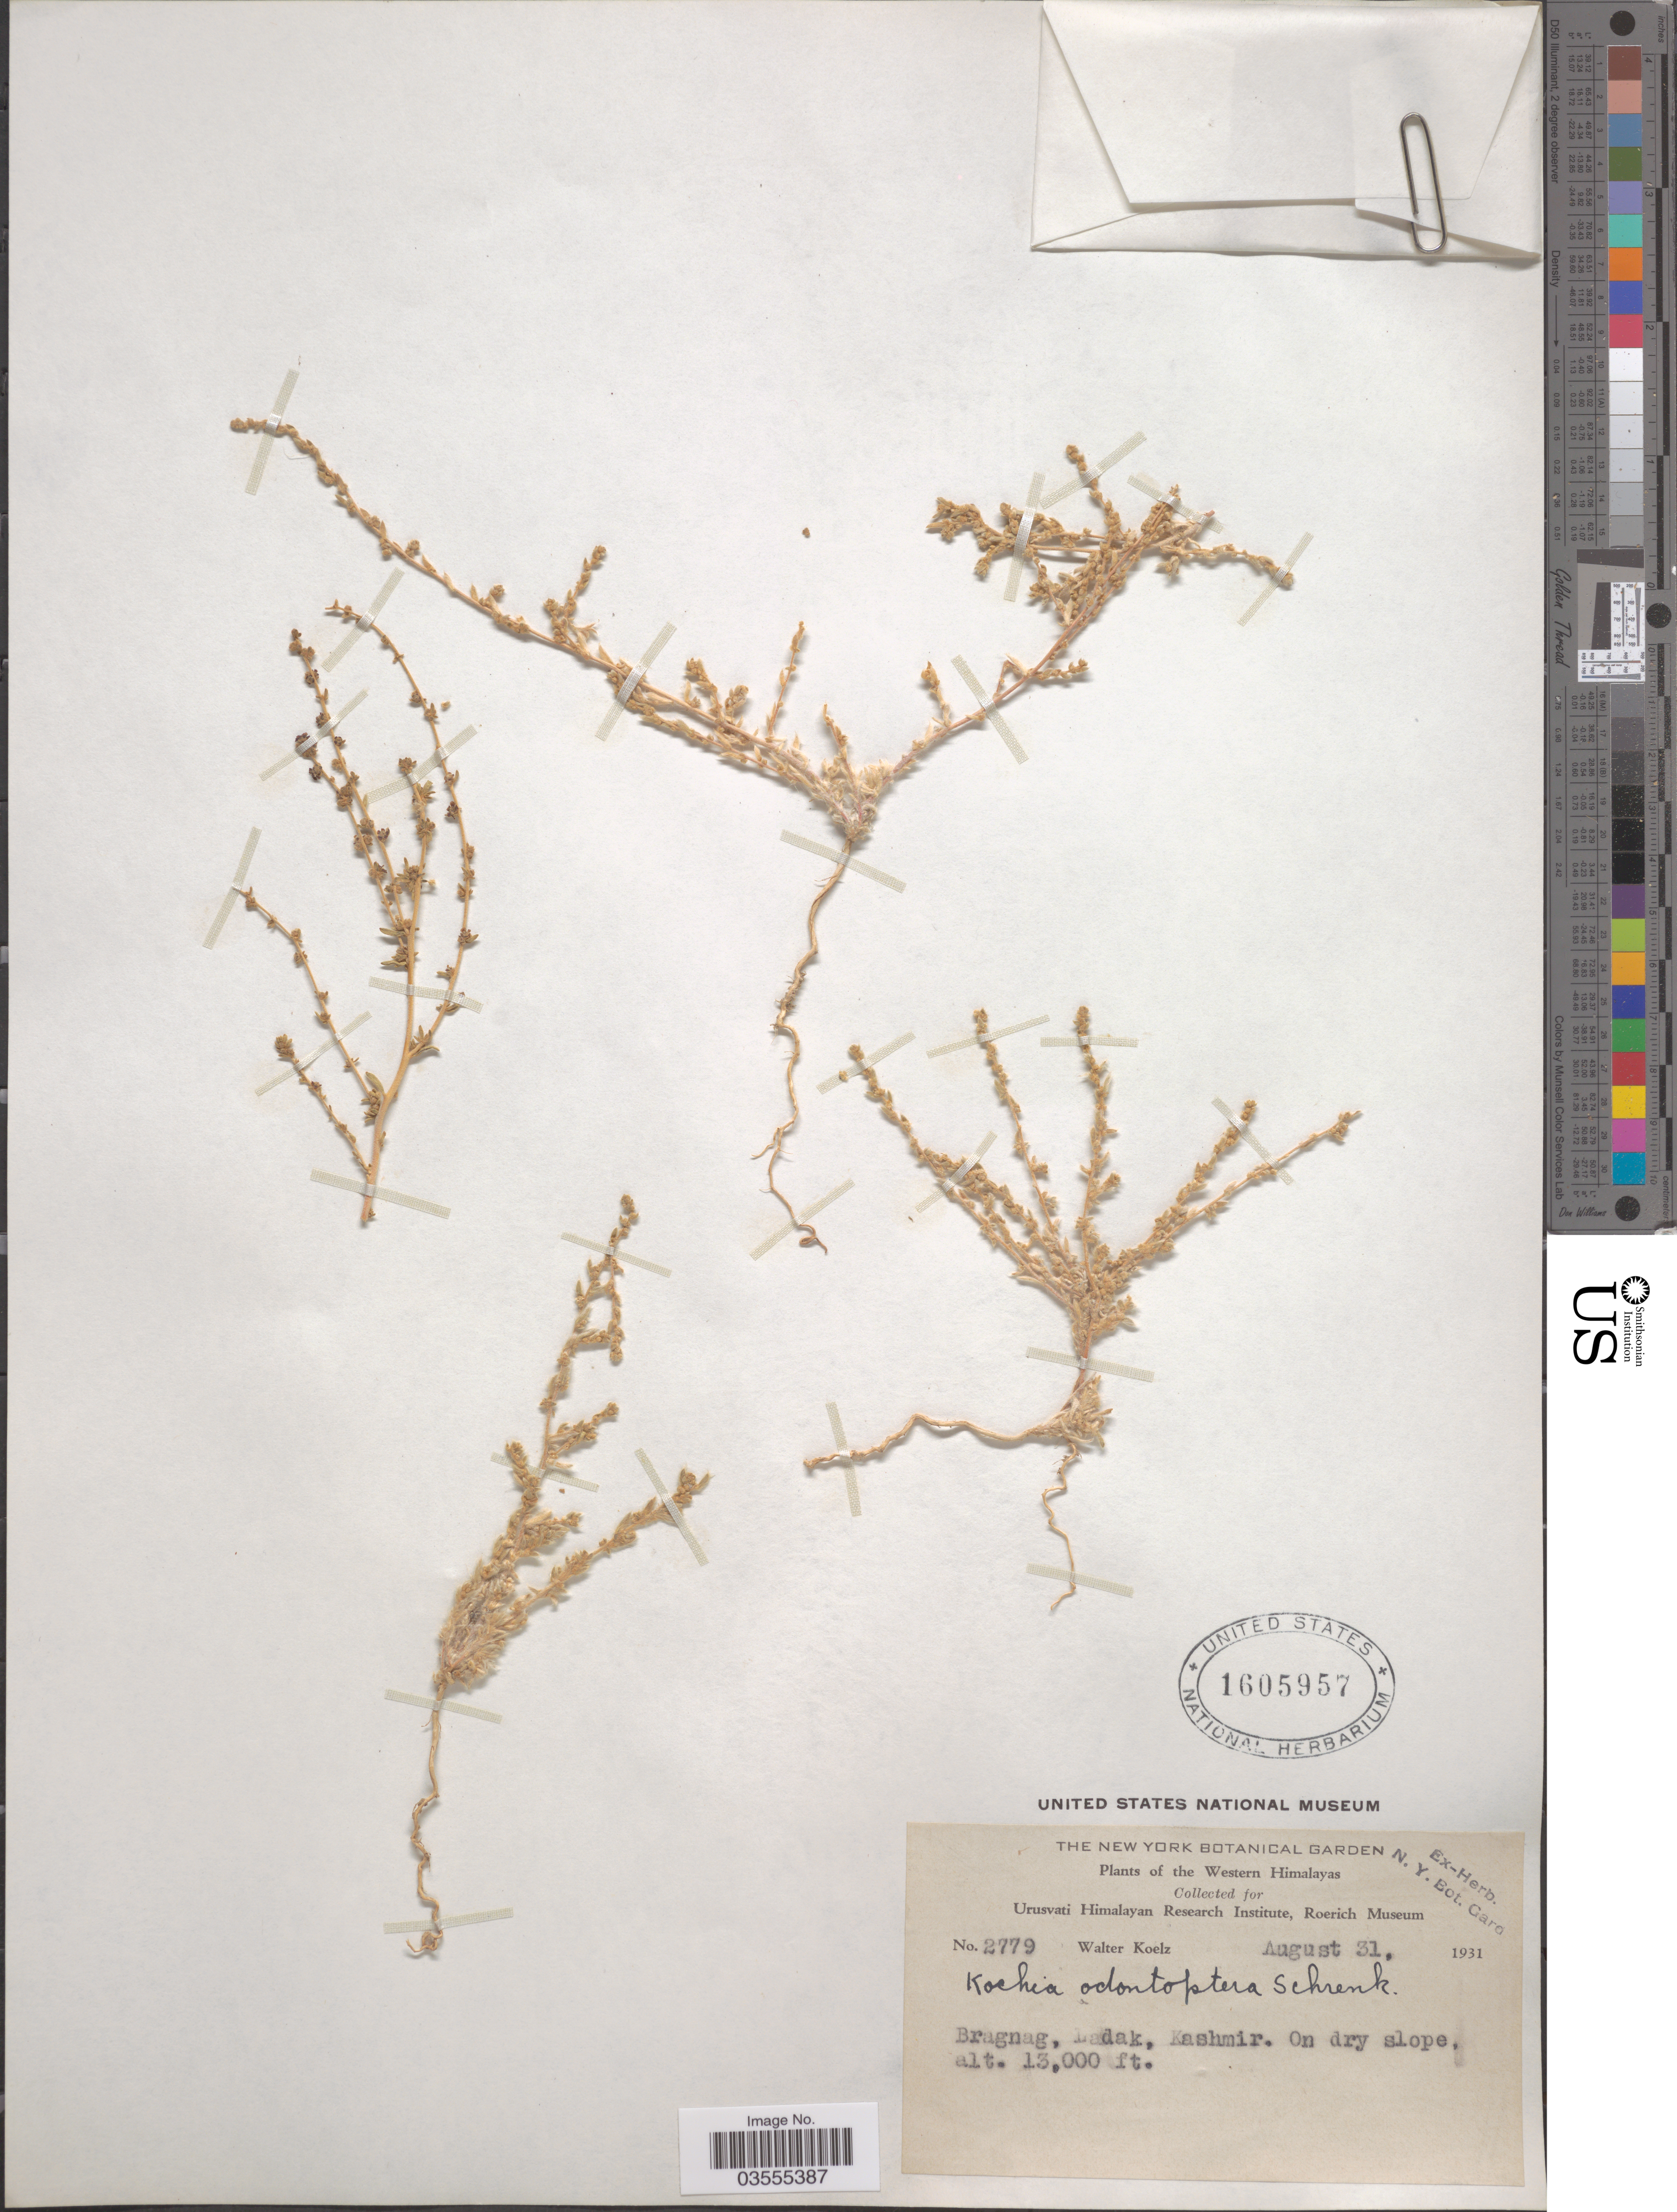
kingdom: Plantae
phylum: Tracheophyta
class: Magnoliopsida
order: Caryophyllales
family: Amaranthaceae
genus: Bassia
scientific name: Bassia odontoptera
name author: (Schrenk) Freitag & G. Kadereit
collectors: W. N. Koelz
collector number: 2779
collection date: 1931-08-31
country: India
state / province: Ladakh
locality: Western Himalayas. Bragnag, Ladak, Kashmir.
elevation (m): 3962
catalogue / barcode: US 1605957